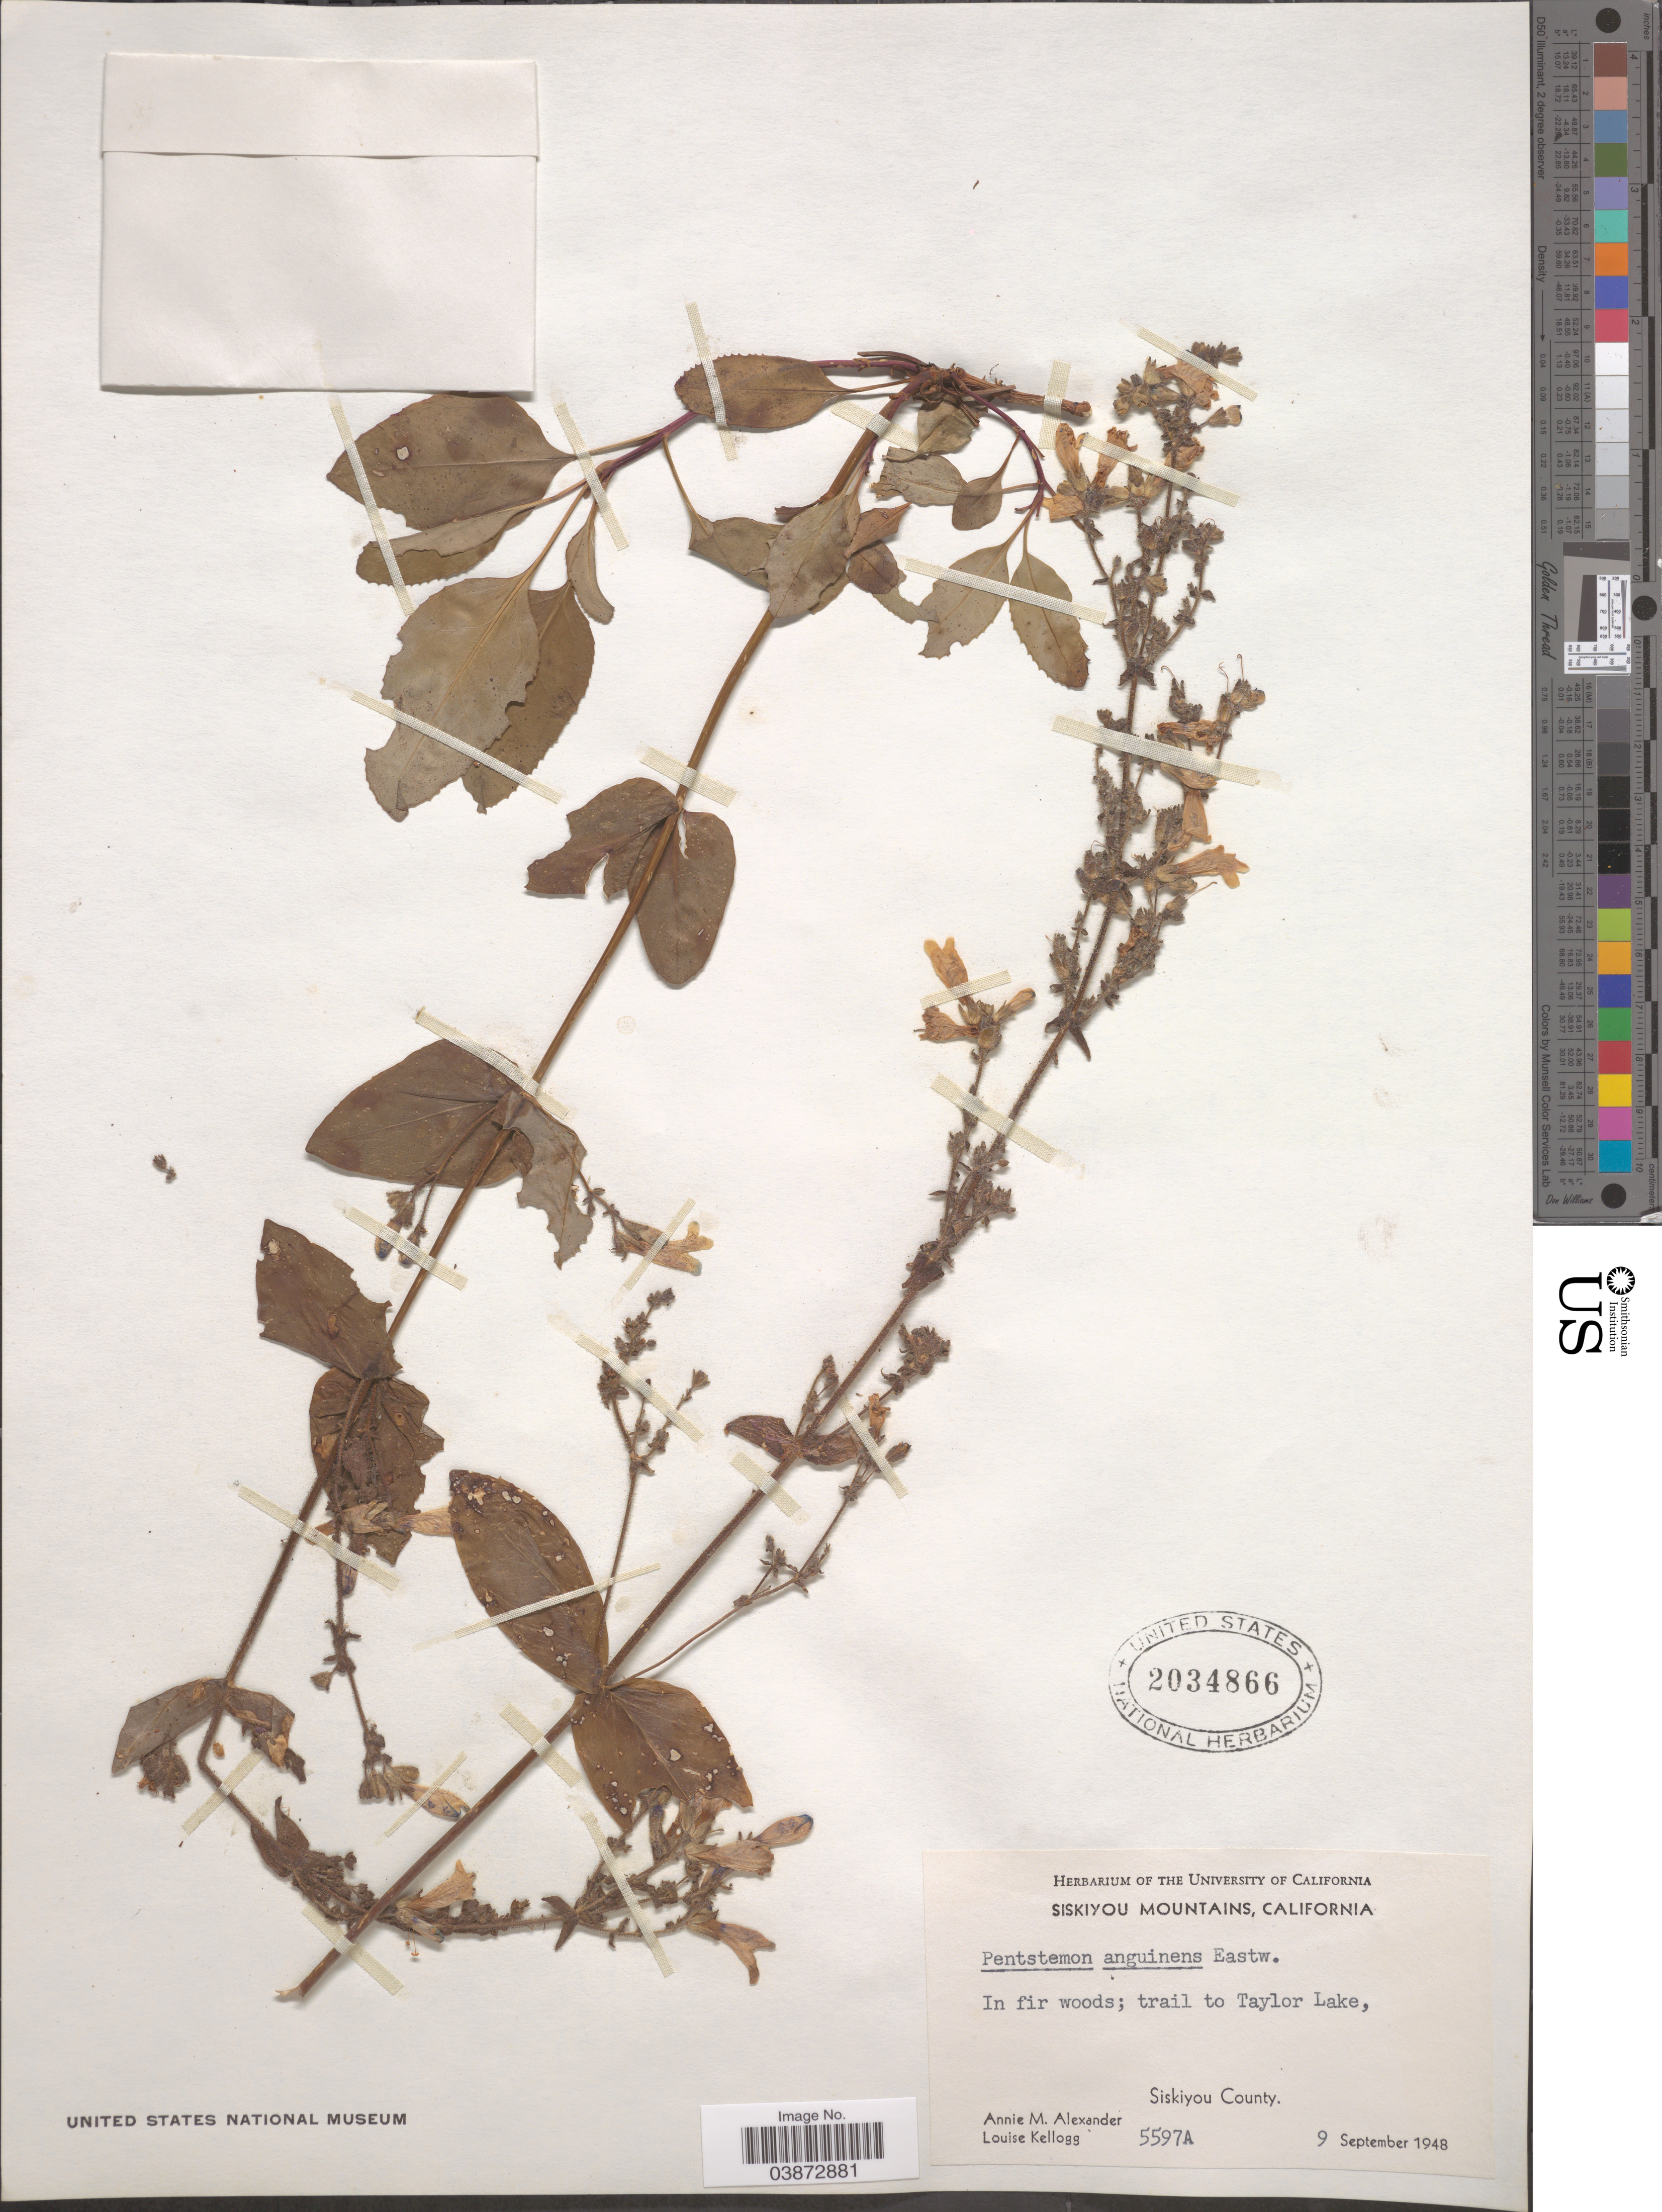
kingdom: Plantae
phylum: Tracheophyta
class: Magnoliopsida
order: Lamiales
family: Plantaginaceae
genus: Penstemon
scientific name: Penstemon anguineus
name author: Eastw.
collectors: A. M. Alexander & L. Kellogg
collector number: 5597A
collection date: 1948-09-09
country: United States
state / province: California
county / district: Siskiyou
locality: Siskiyou Mountains. Trail to Taylor Lake, Siskiyou County.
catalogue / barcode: US 2034866